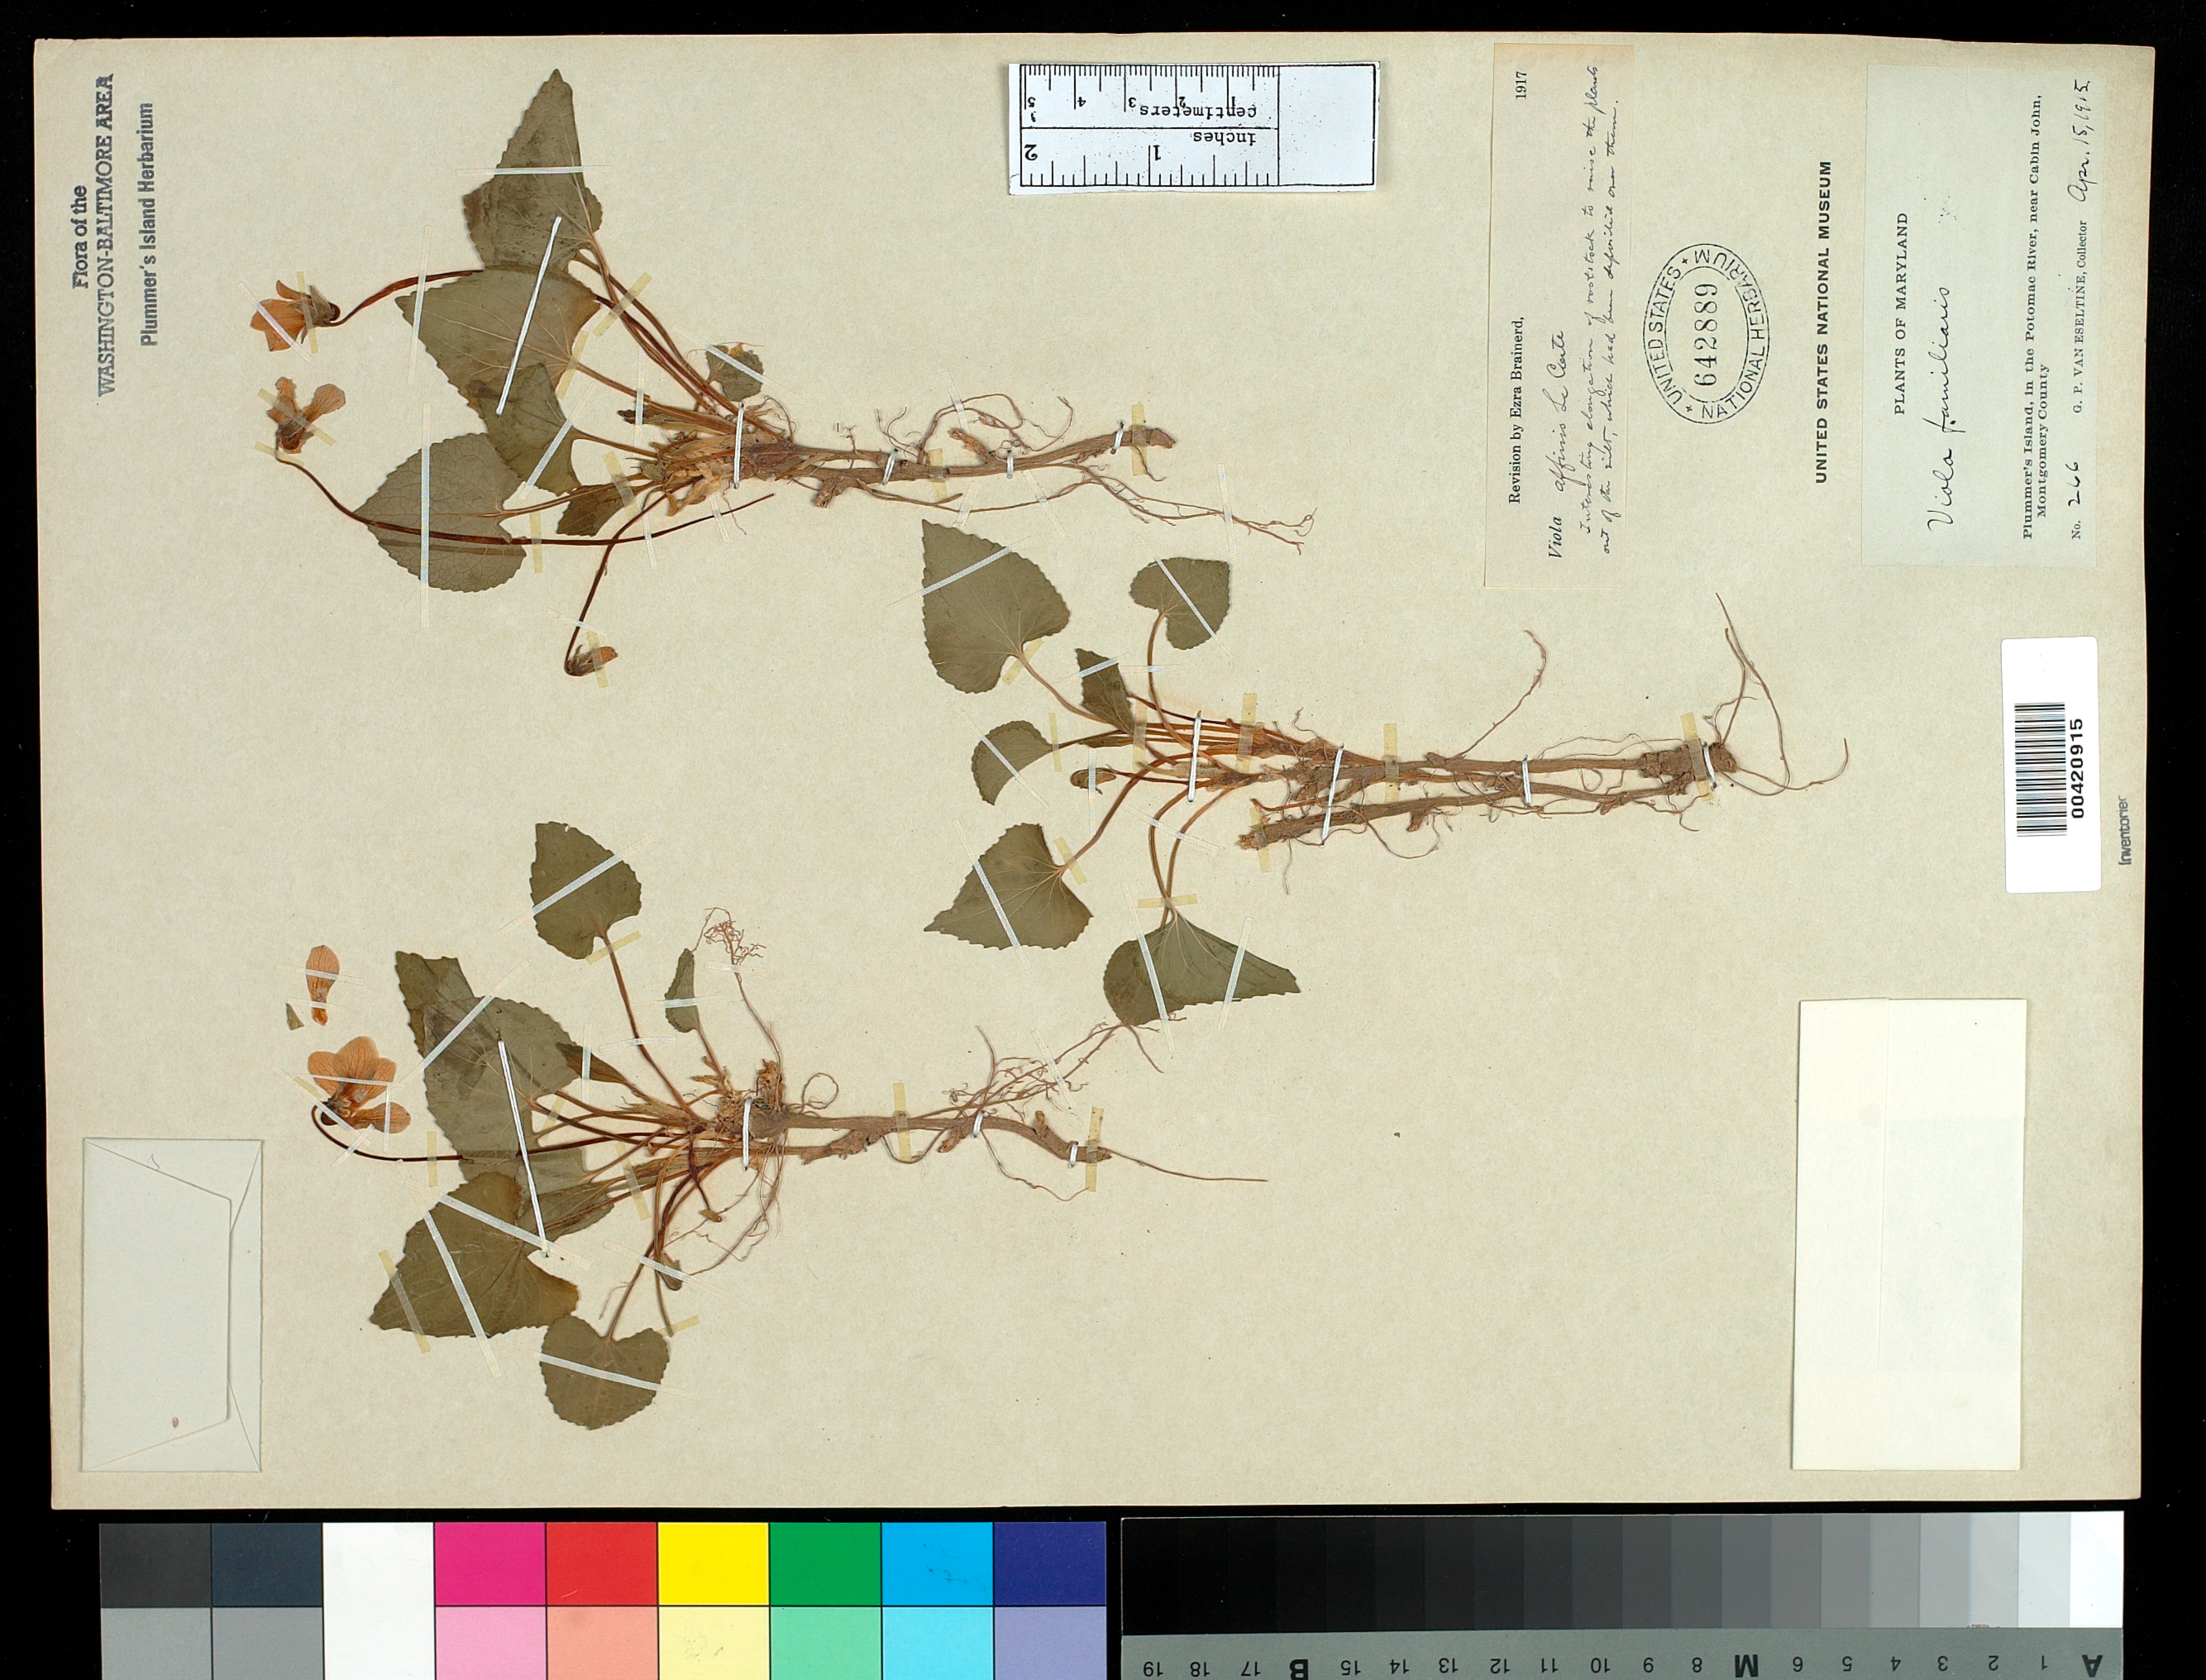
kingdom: Plantae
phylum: Tracheophyta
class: Magnoliopsida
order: Malpighiales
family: Violaceae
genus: Viola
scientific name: Viola sororia var. affinis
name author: (LeConte) McKinney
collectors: G. P. Van Eseltine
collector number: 266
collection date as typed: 15 Apr 1915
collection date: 1915-04-15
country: United States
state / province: Maryland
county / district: Montgomery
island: Plummers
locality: Plummer's Island C. & O. Canal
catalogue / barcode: US 642889